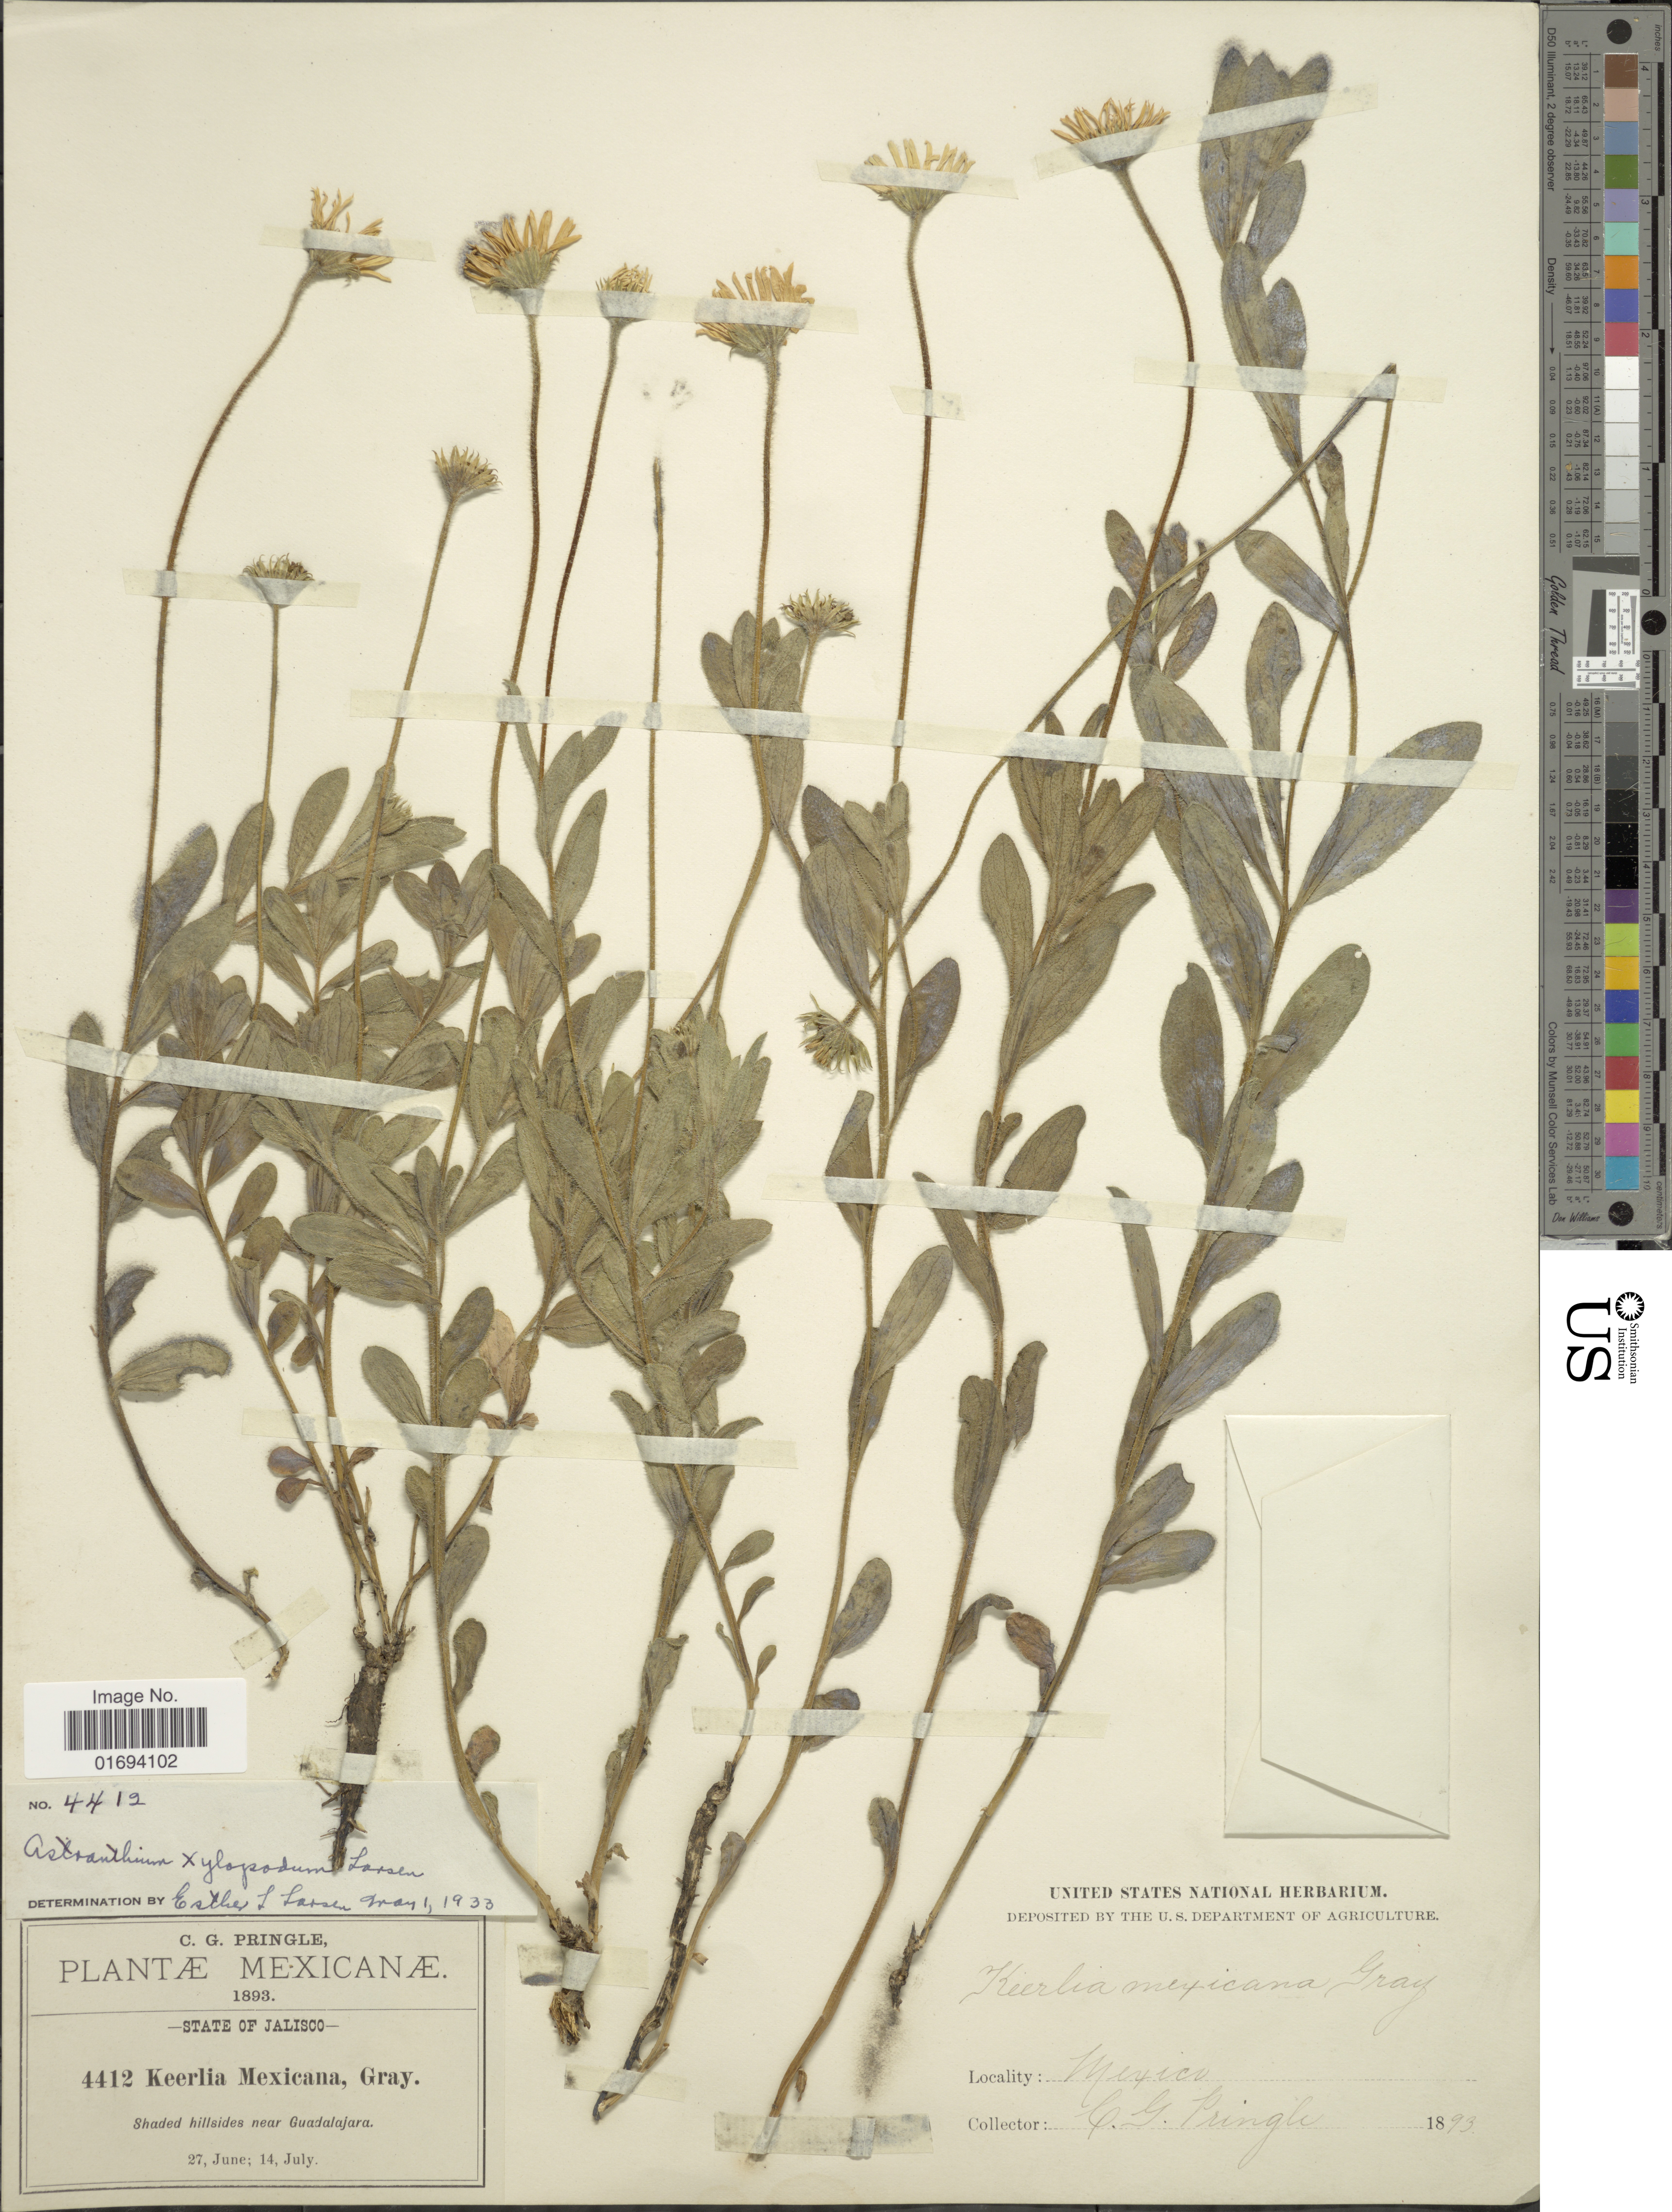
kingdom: Plantae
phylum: Tracheophyta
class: Magnoliopsida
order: Asterales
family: Asteraceae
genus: Astranthium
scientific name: Astranthium xylopodum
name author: Larsen ex S.F. Blake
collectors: C. G. Pringle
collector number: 4412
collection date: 1893-06-24/1893-07-14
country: Mexico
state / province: Jalisco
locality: State of Jalisco. Shaded hillsides near Guadalajara